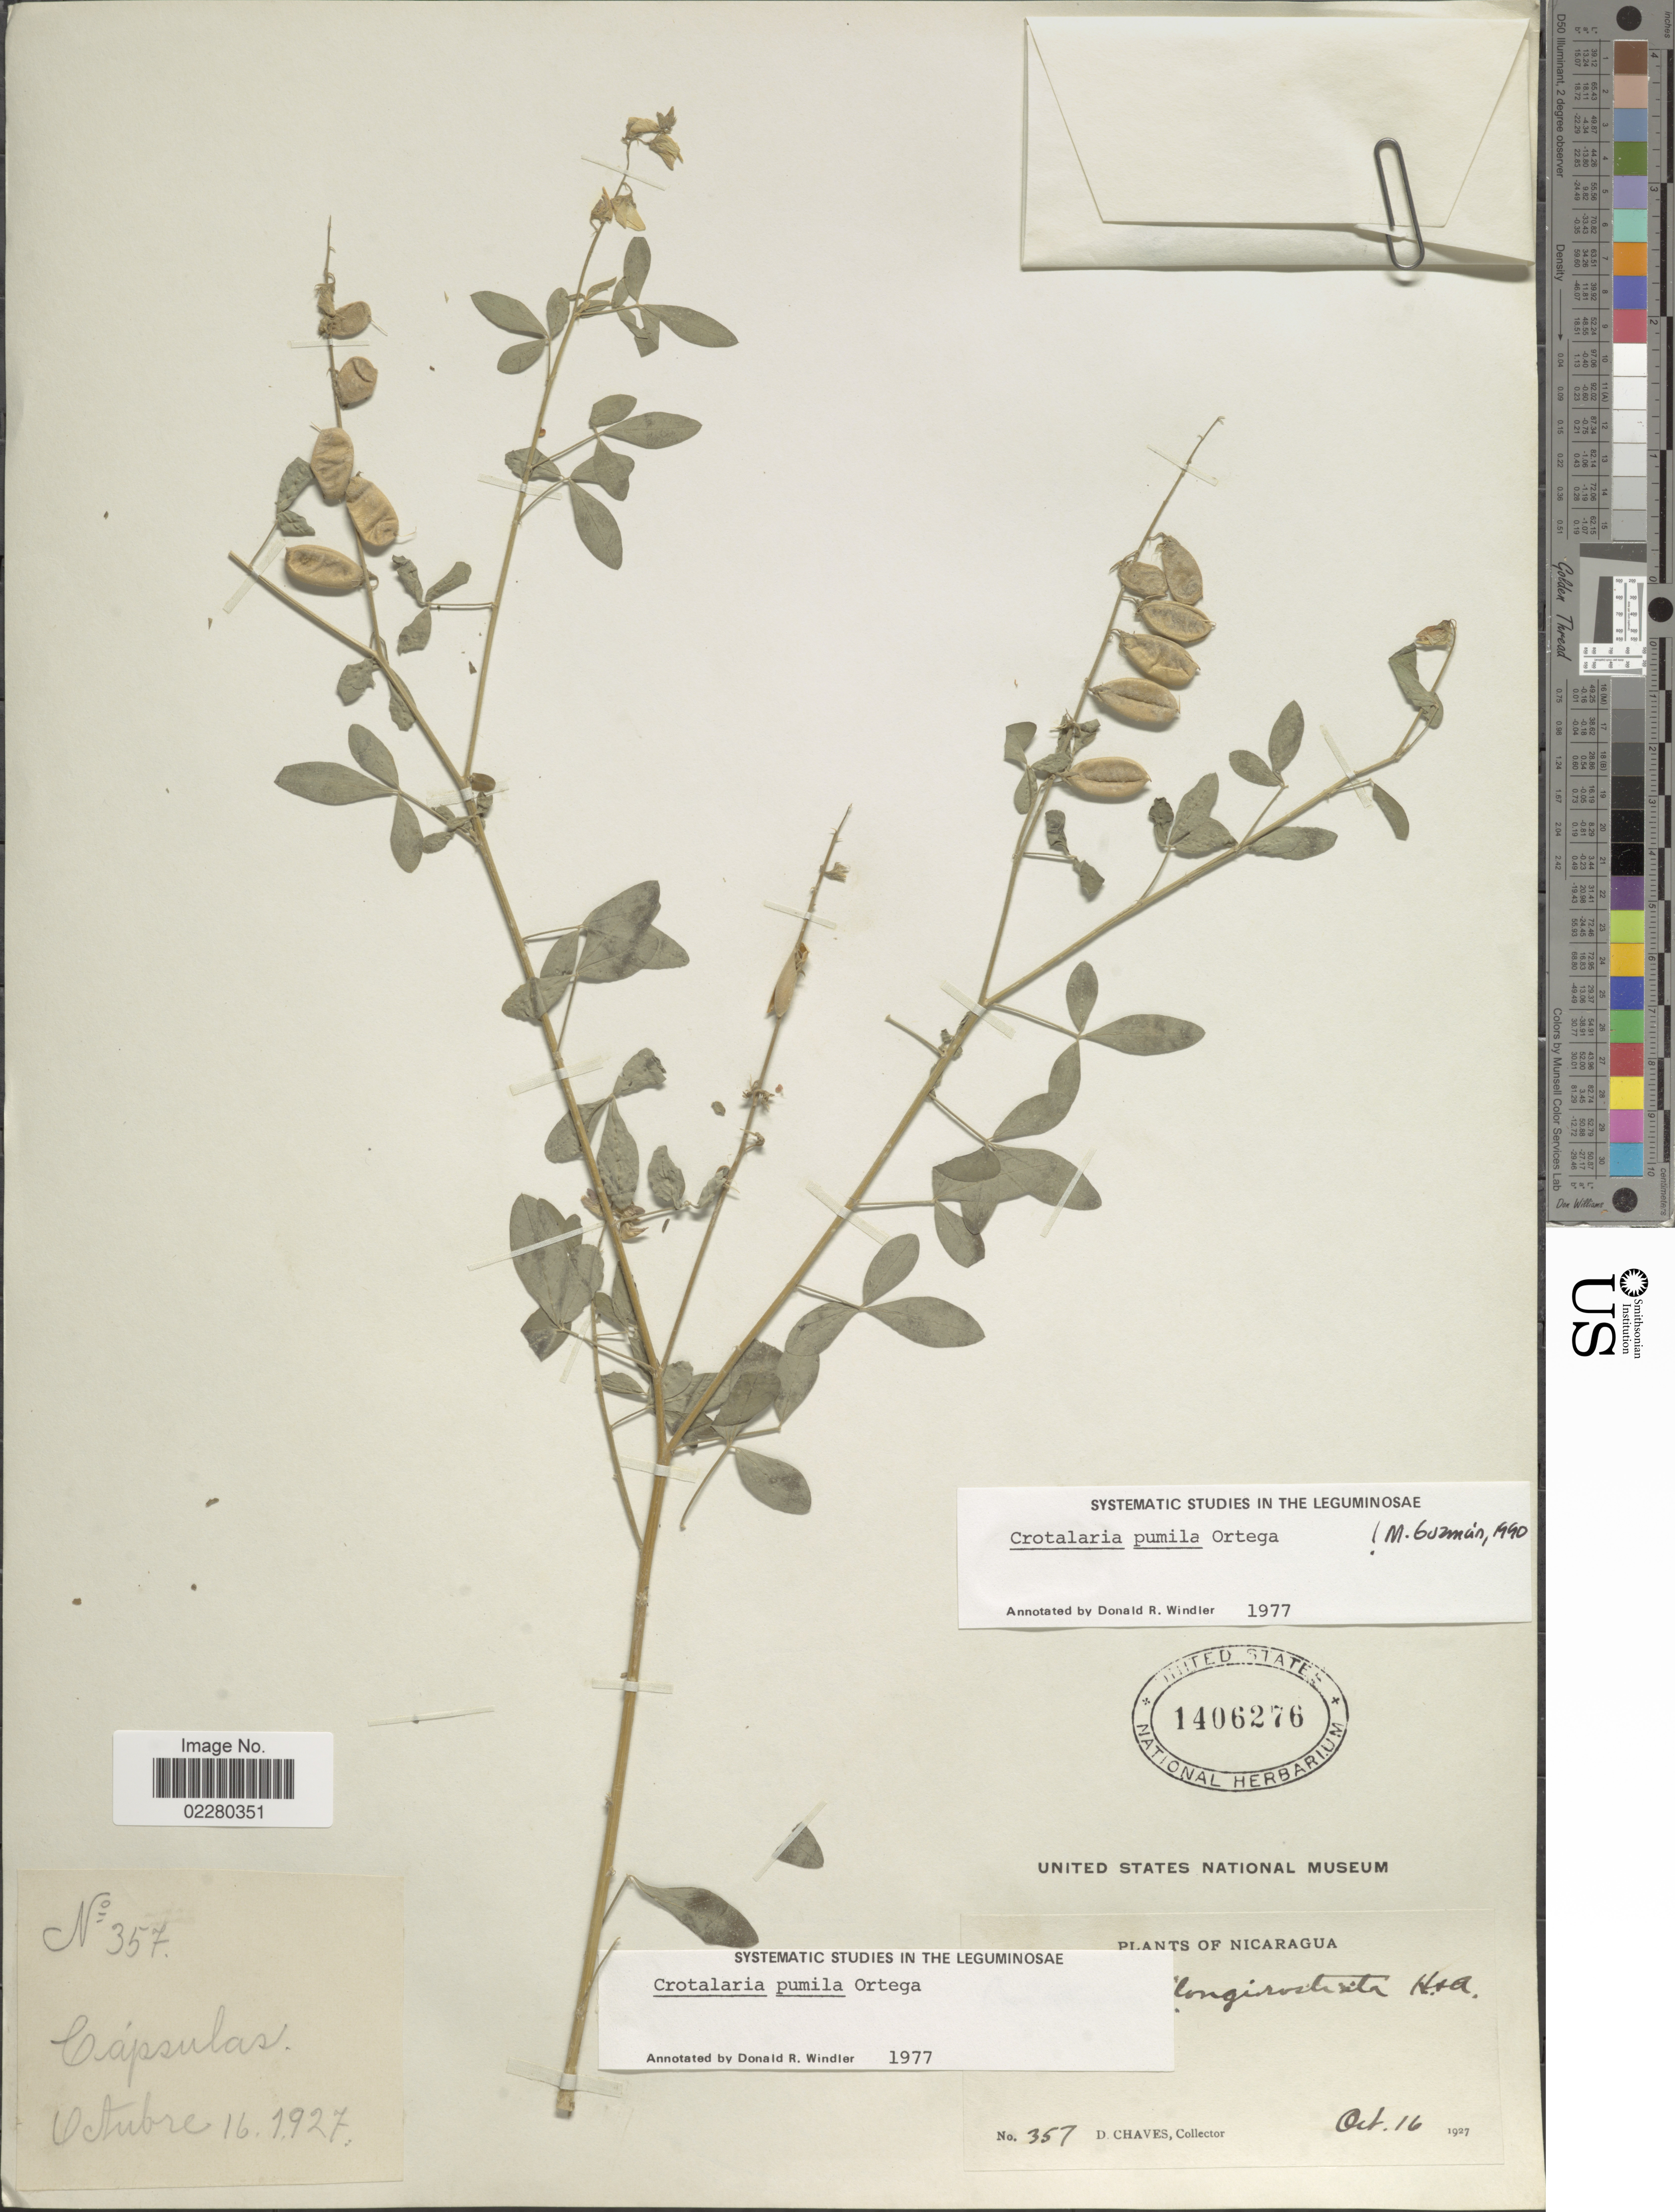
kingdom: Plantae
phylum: Tracheophyta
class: Magnoliopsida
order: Fabales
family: Fabaceae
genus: Crotalaria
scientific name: Crotalaria pumila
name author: Ortega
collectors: D. Chaves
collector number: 357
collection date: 1927-10-16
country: Nicaragua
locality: Capsulas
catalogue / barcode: US 1406276